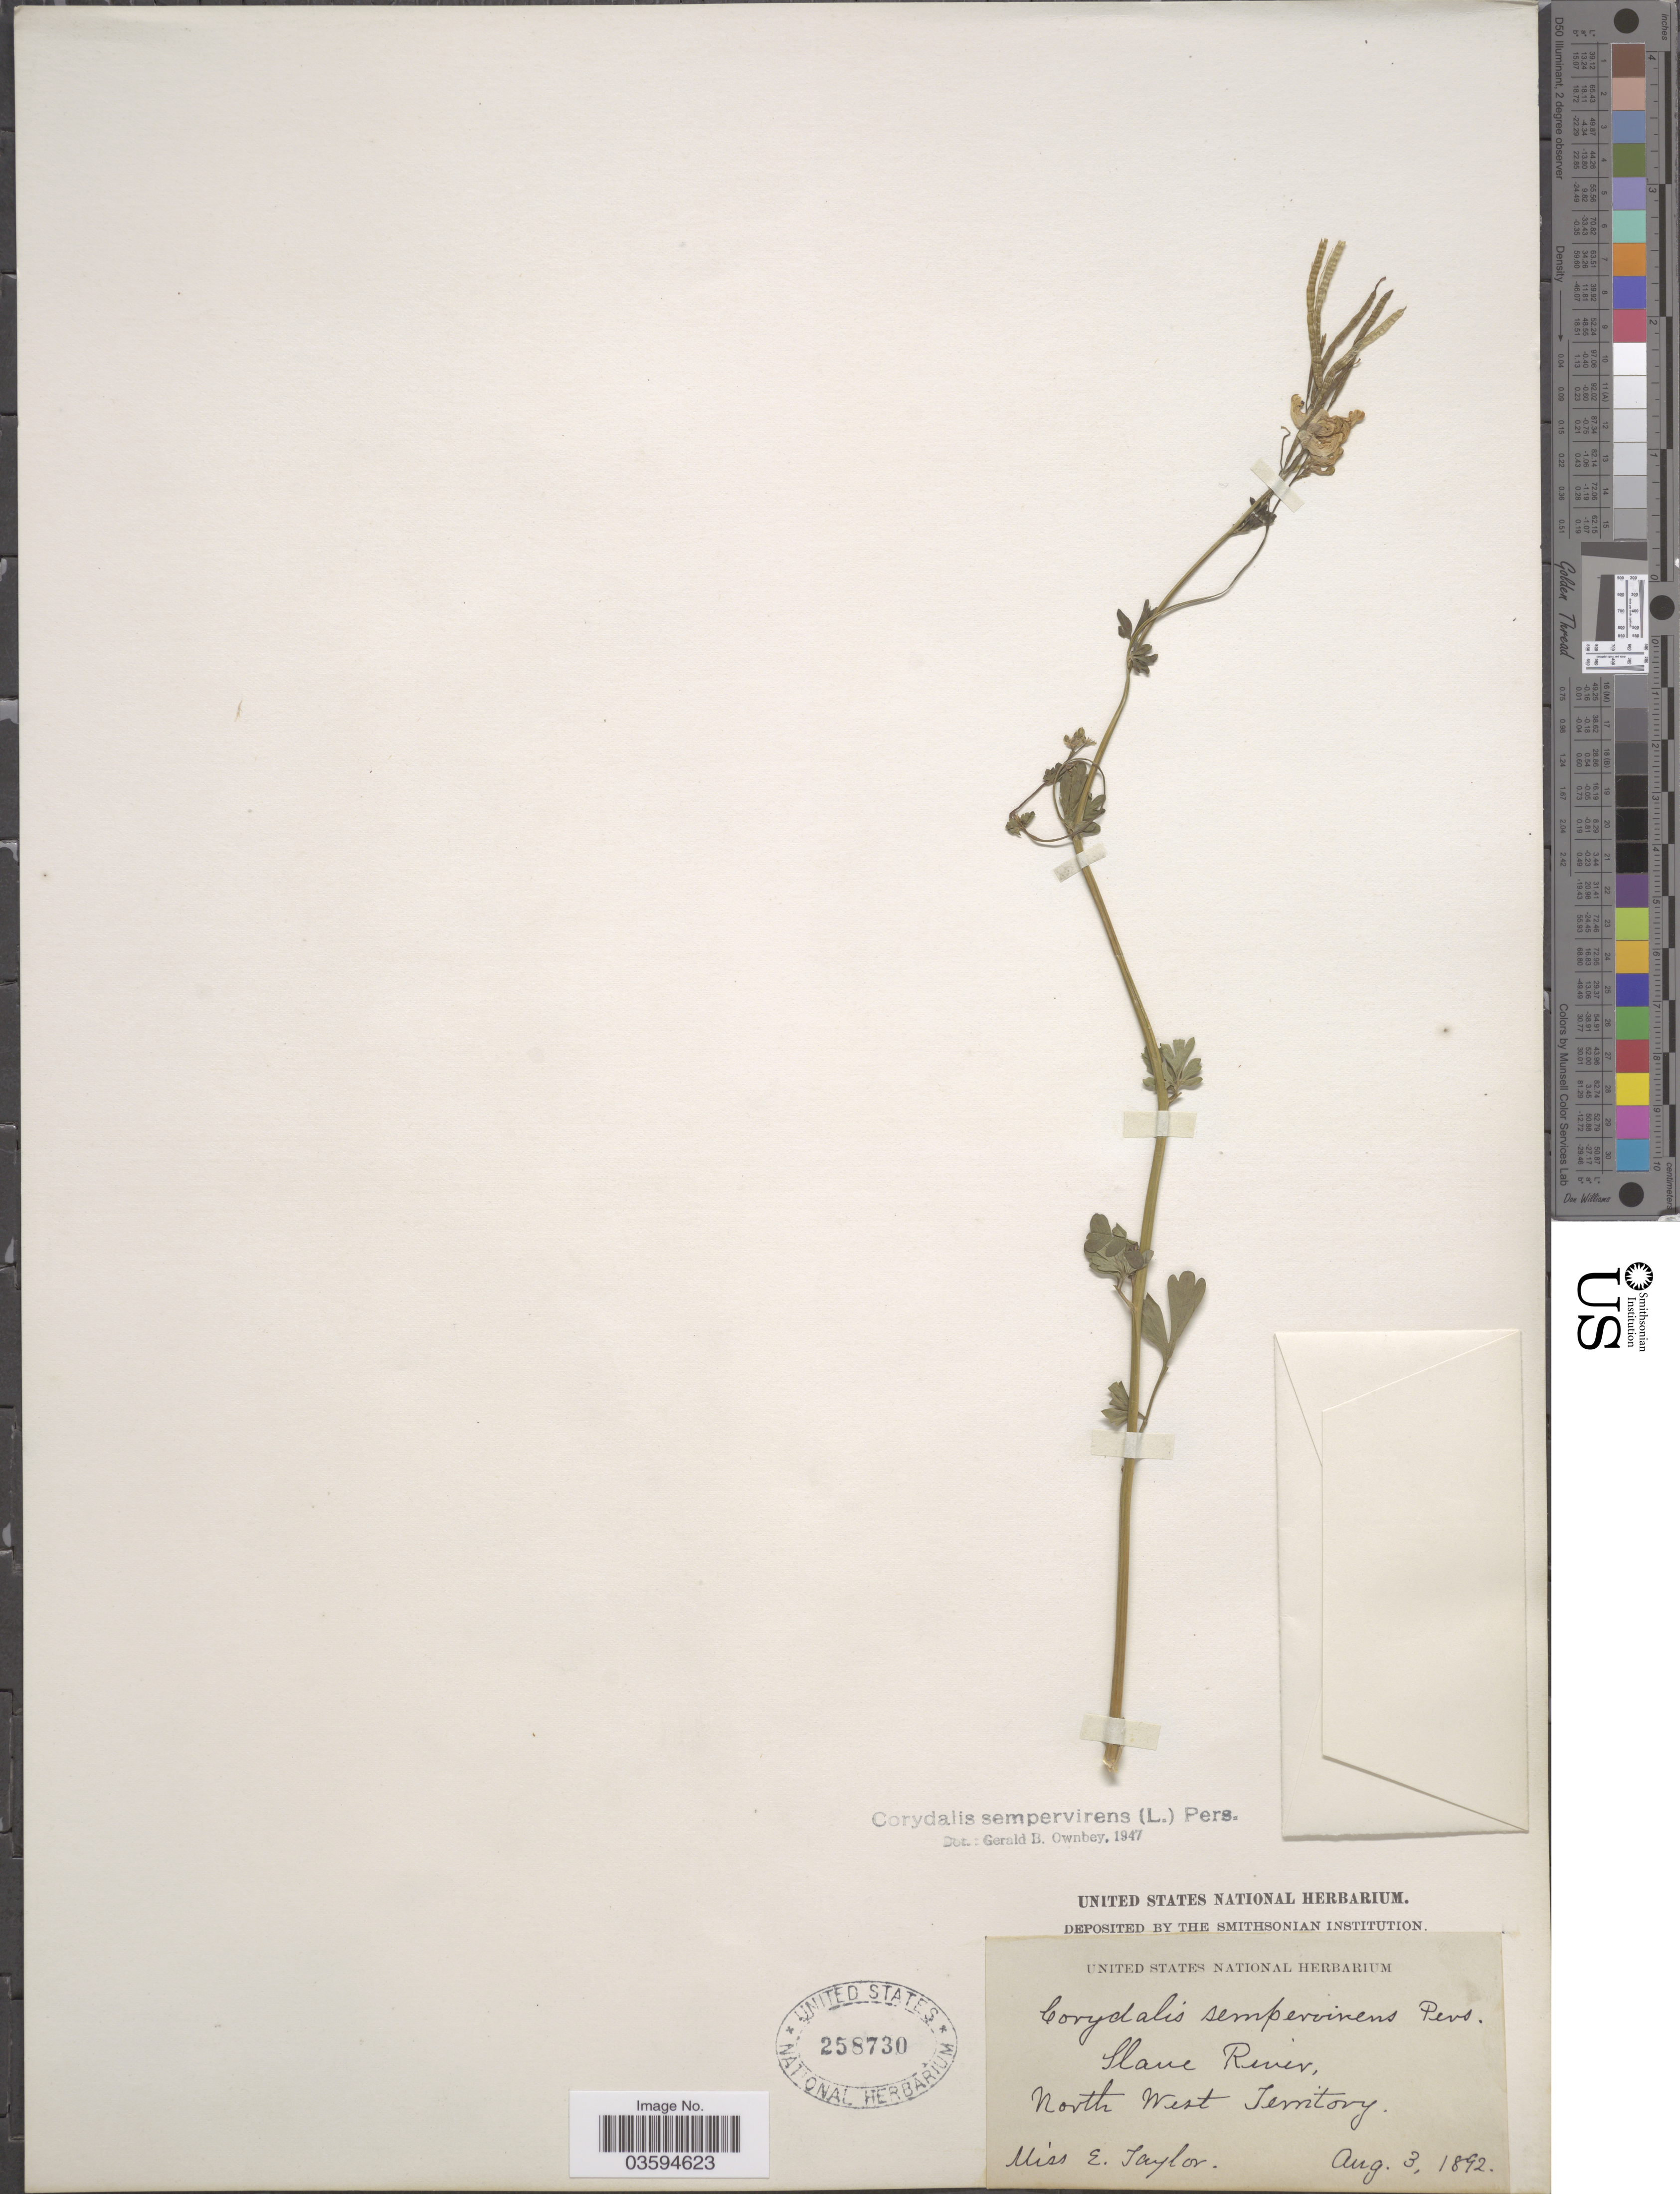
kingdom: Plantae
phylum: Tracheophyta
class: Magnoliopsida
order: Ranunculales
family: Papaveraceae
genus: Capnoides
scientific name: Capnoides sempervirens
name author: (L.) Borkh.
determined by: Strong, M. T., (US), Smithsonian Institution - National Museum of Natural History (UNITED STATES)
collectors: E. Taylor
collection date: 1892-08-03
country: Canada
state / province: Northwest Territories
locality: Slave River. North West Territory.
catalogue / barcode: US 258730